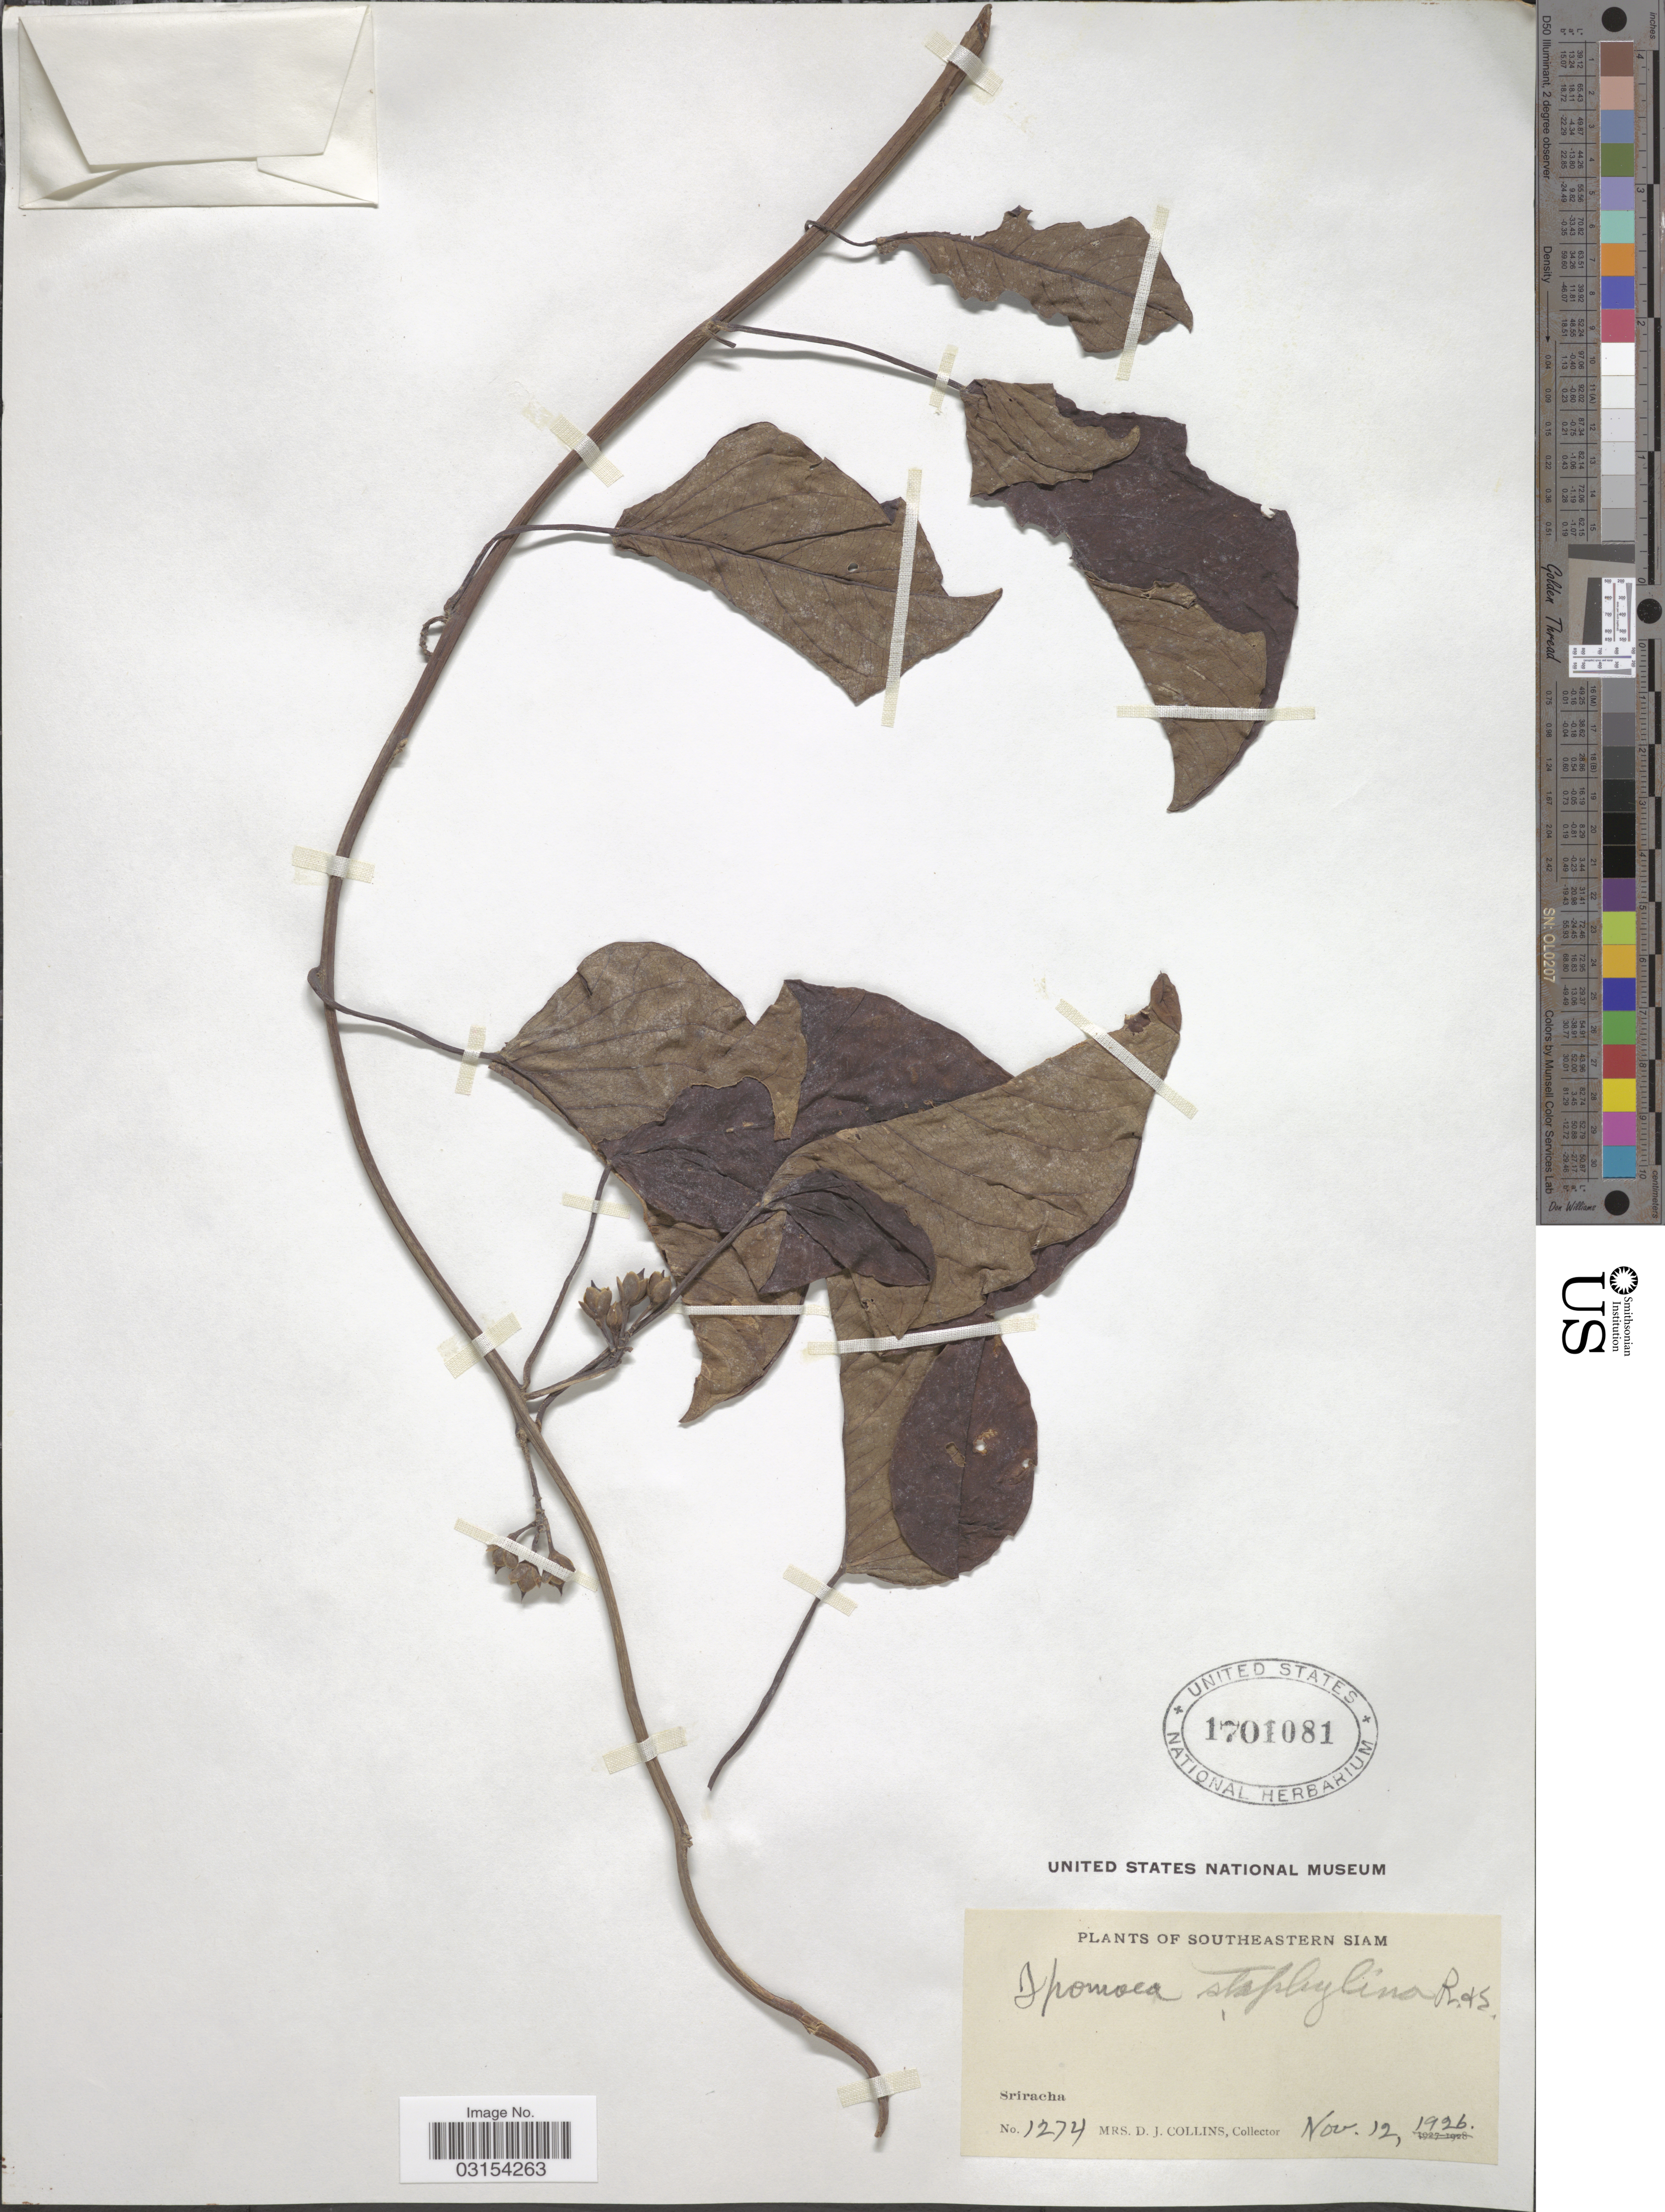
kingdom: Plantae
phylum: Tracheophyta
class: Magnoliopsida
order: Solanales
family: Convolvulaceae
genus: Ipomoea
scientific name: Ipomoea staphylina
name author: Roem. & Schult.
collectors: Mrs. D. J. Collins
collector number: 1274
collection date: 1926-11-12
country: Thailand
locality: Southeastern Siam. Sriracha.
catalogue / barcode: US 1701081